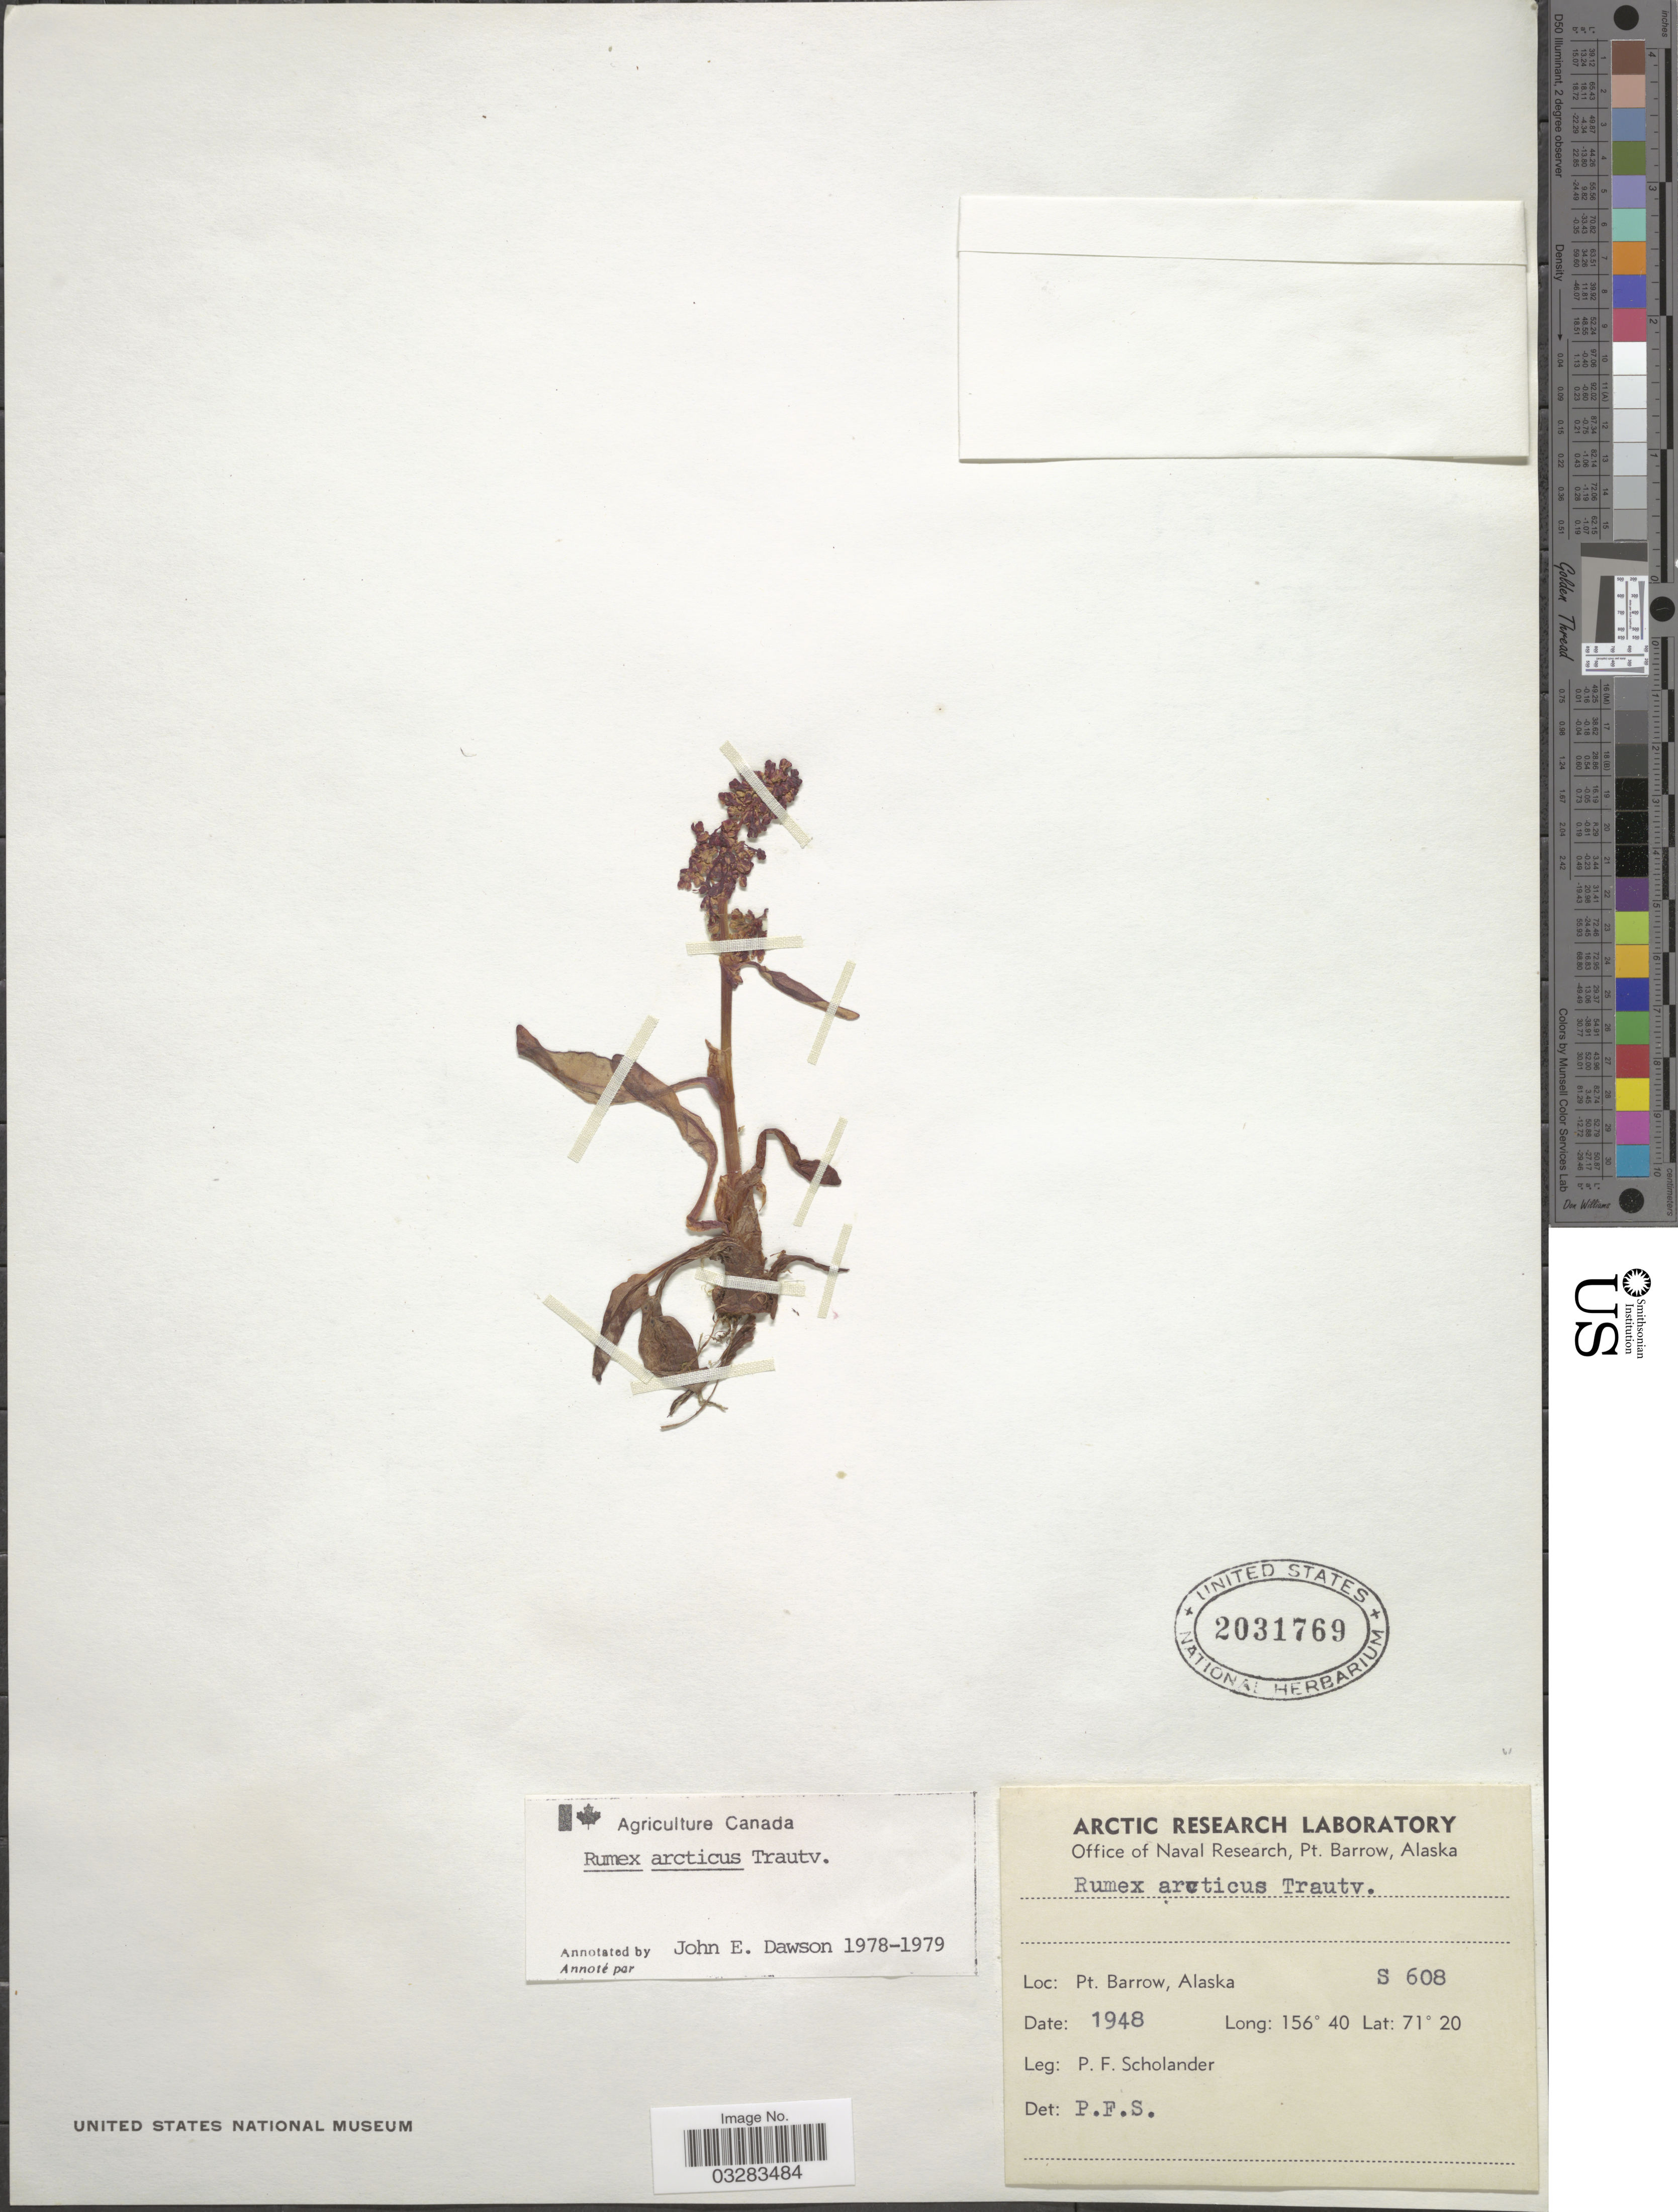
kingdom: Plantae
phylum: Tracheophyta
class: Magnoliopsida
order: Caryophyllales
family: Polygonaceae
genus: Rumex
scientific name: Rumex arcticus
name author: Trautv.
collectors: P. Scholander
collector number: S608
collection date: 1948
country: United States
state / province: Alaska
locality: Pt. Barrow.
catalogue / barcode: US 2031769